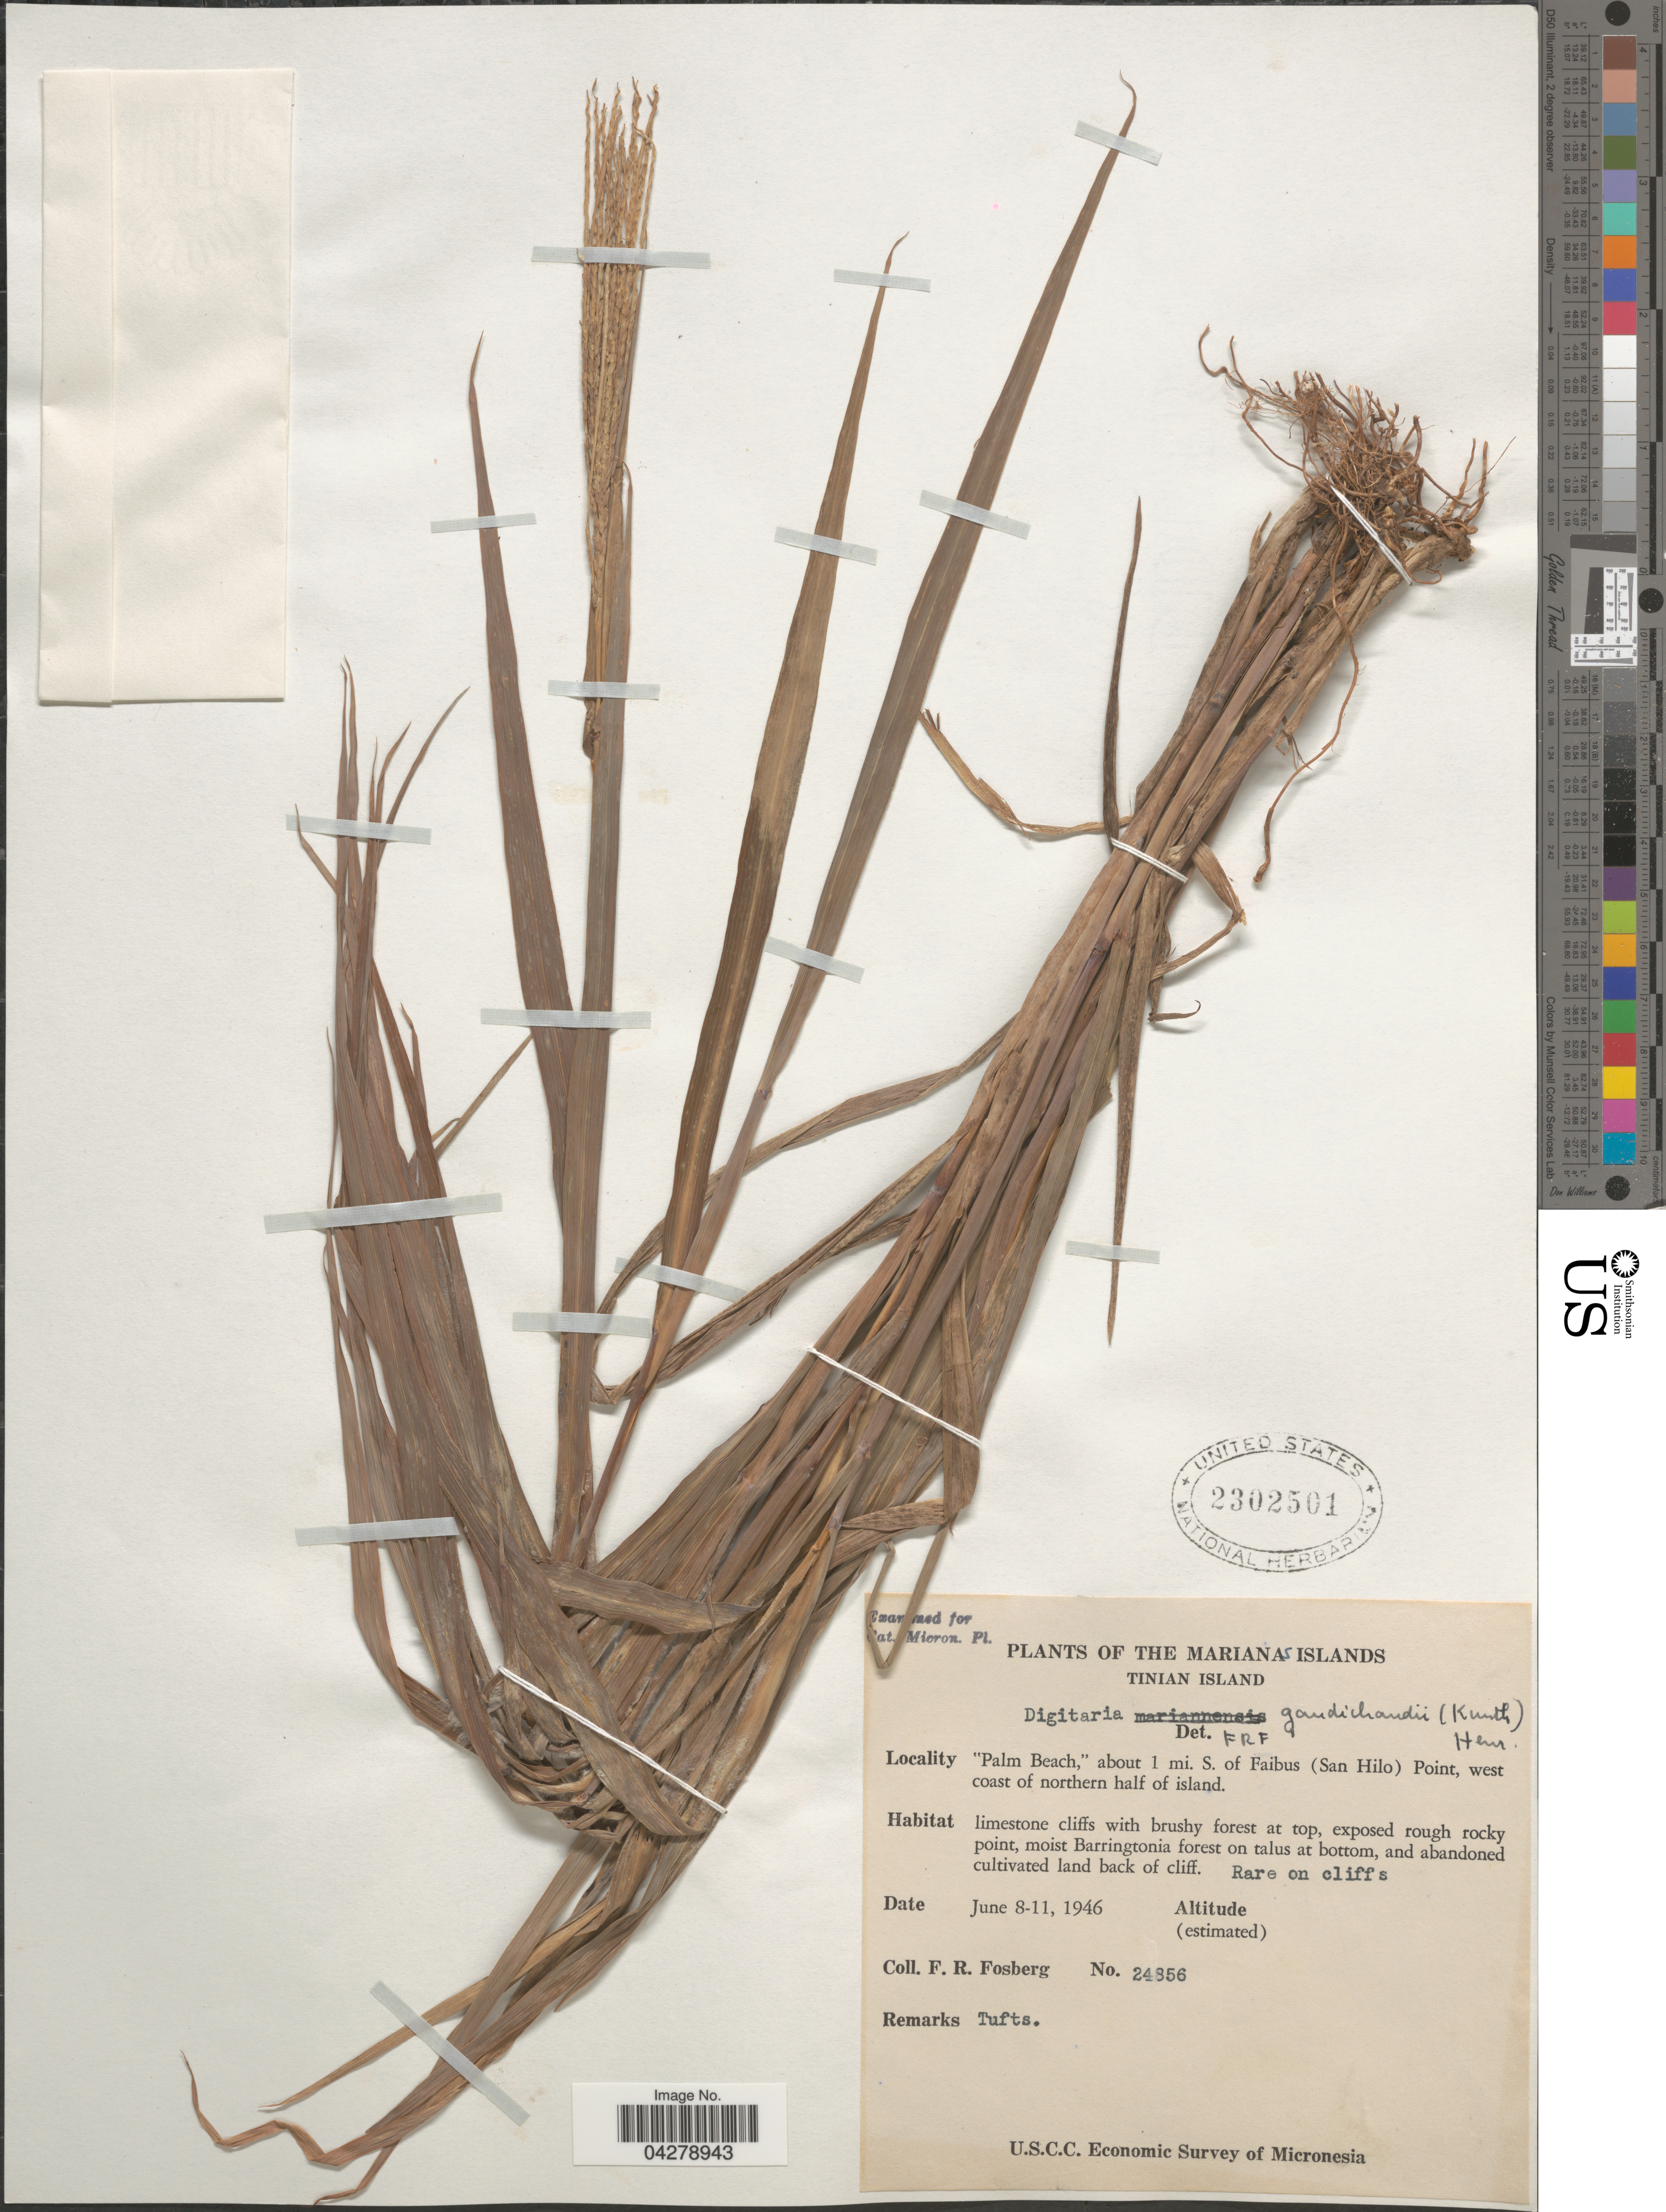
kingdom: Plantae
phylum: Tracheophyta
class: Liliopsida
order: Poales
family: Poaceae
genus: Digitaria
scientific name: Digitaria gaudichaudii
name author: (Kunth) Ham.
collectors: F. R. Fosberg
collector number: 24856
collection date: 1946-06-08/1946-06-11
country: Northern Mariana Islands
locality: The Marianas Islands. Tinian Island. "Palm Beach," about 1 mi. S. of Faibus (San Hilo) Point, west coast of northern half of island. Limestone cliffs with brushy forest at top, exposed rough rocky point, moist Barringtonia forest on talus at bottom, and abandoned cultivated land back of cliff. U.S.C.C. Economic Survey of Micronesia.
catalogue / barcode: US 2302501